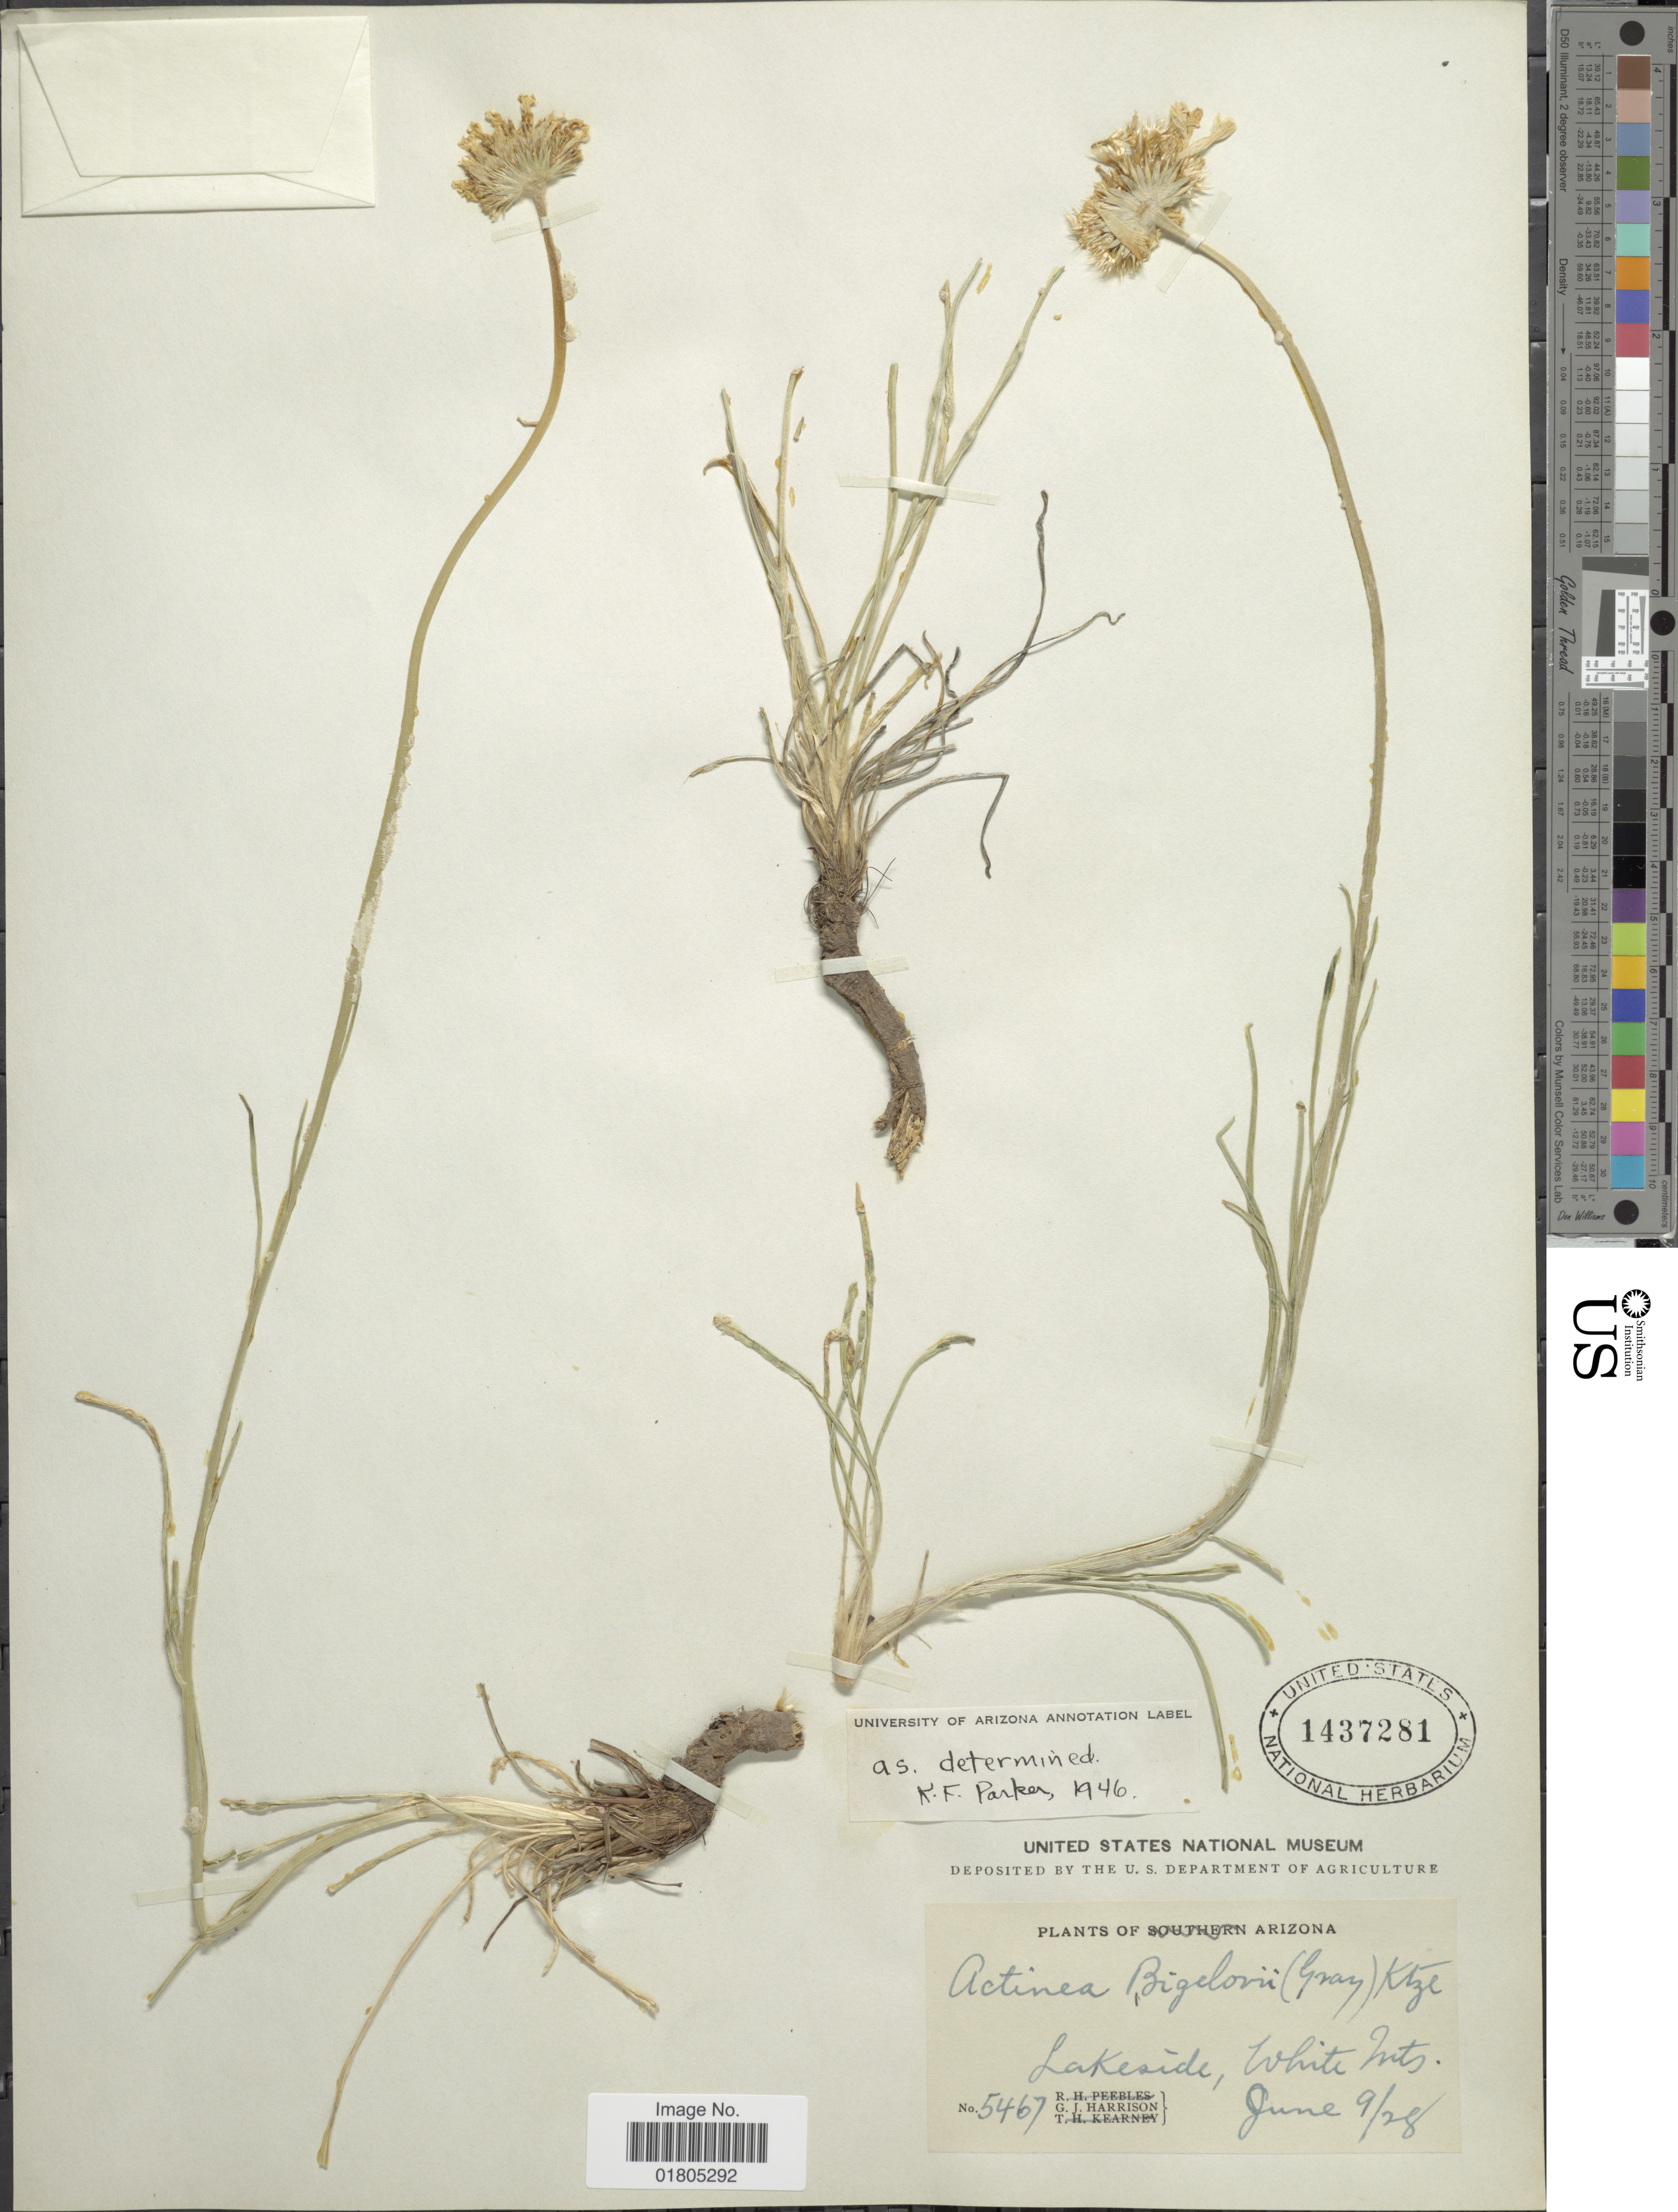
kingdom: Plantae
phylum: Tracheophyta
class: Magnoliopsida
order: Asterales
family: Asteraceae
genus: Actinea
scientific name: Actinea bigelovii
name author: (A. Gray) Kuntze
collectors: G. J. Harrison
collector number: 5467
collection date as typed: Transcribed d/m/y: 9/6/28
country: United States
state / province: Arizona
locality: Lakeside, White Mts.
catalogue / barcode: US 1437281